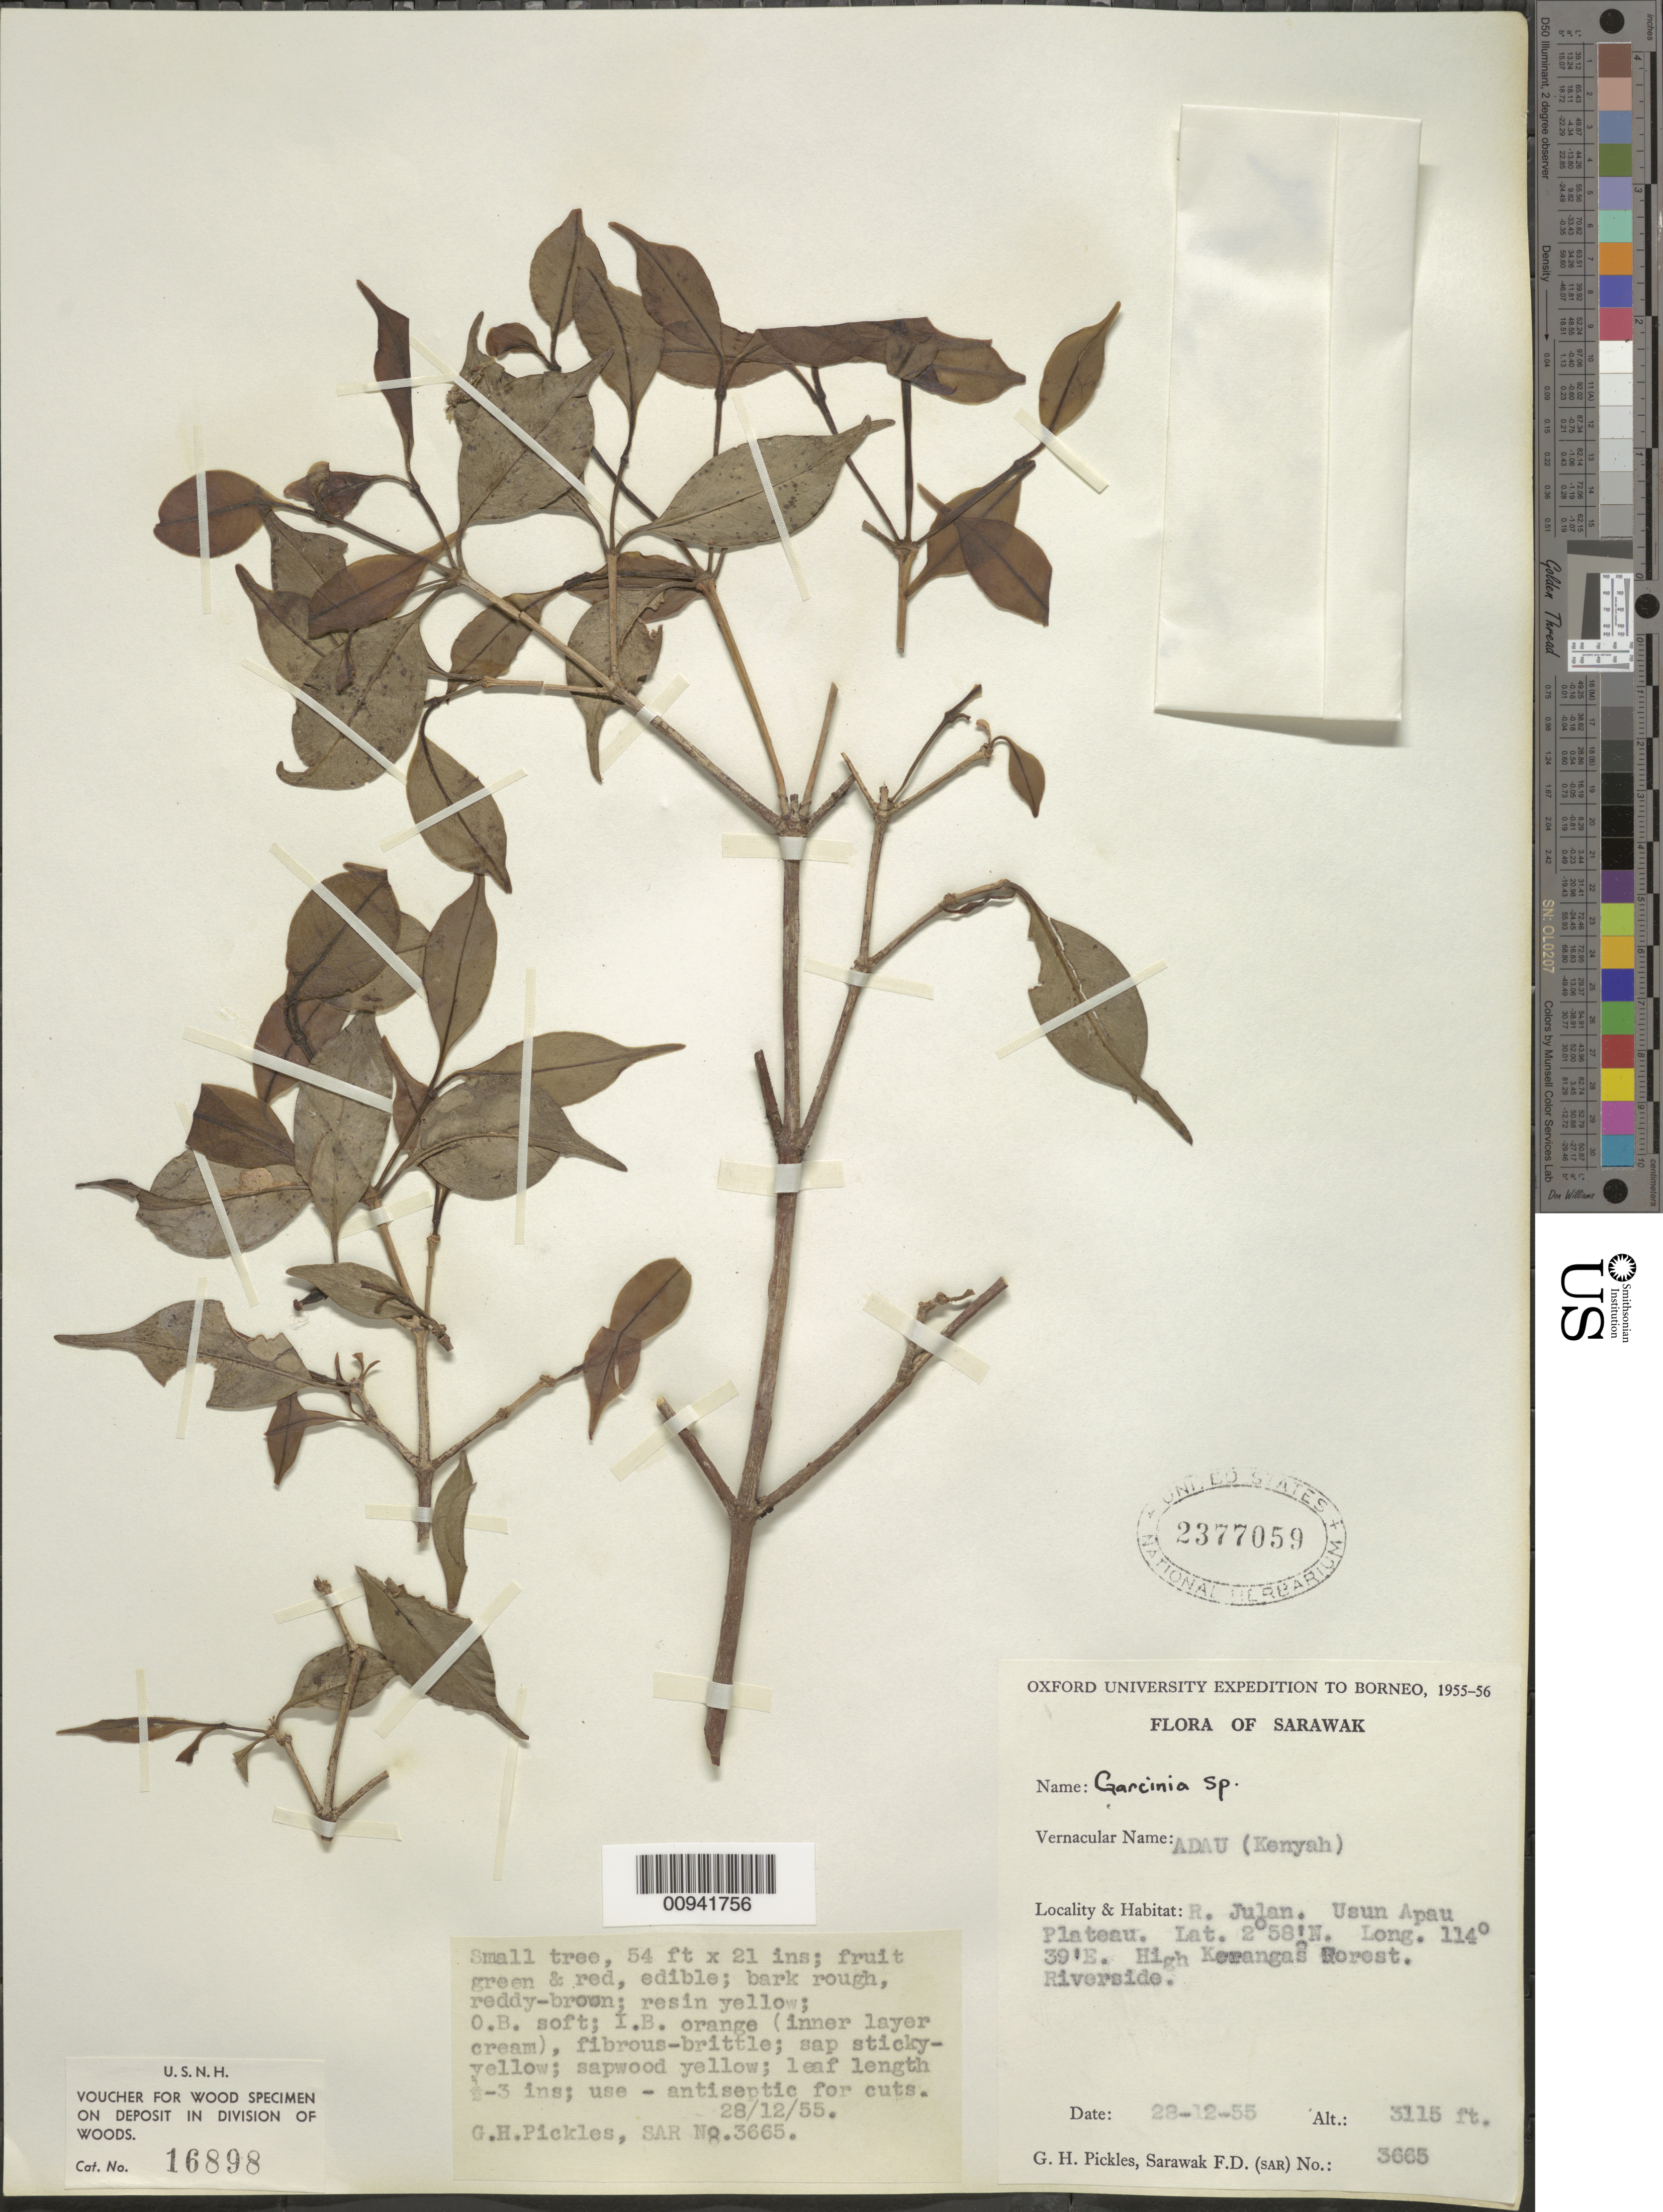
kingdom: Plantae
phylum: Tracheophyta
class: Magnoliopsida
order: Malpighiales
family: Clusiaceae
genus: Garcinia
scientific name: Garcinia sp.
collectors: G. Pickles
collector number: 3665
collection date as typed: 28 Dec 1955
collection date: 1955-12-28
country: Malaysia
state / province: Sarawak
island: Borneo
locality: Oxford University Expedition to Bornew, 1955-1956; R. Julan. Usun Apau Plateau.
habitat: High Kerangas Forest. Riverside.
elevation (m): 949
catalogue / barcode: US 2377059